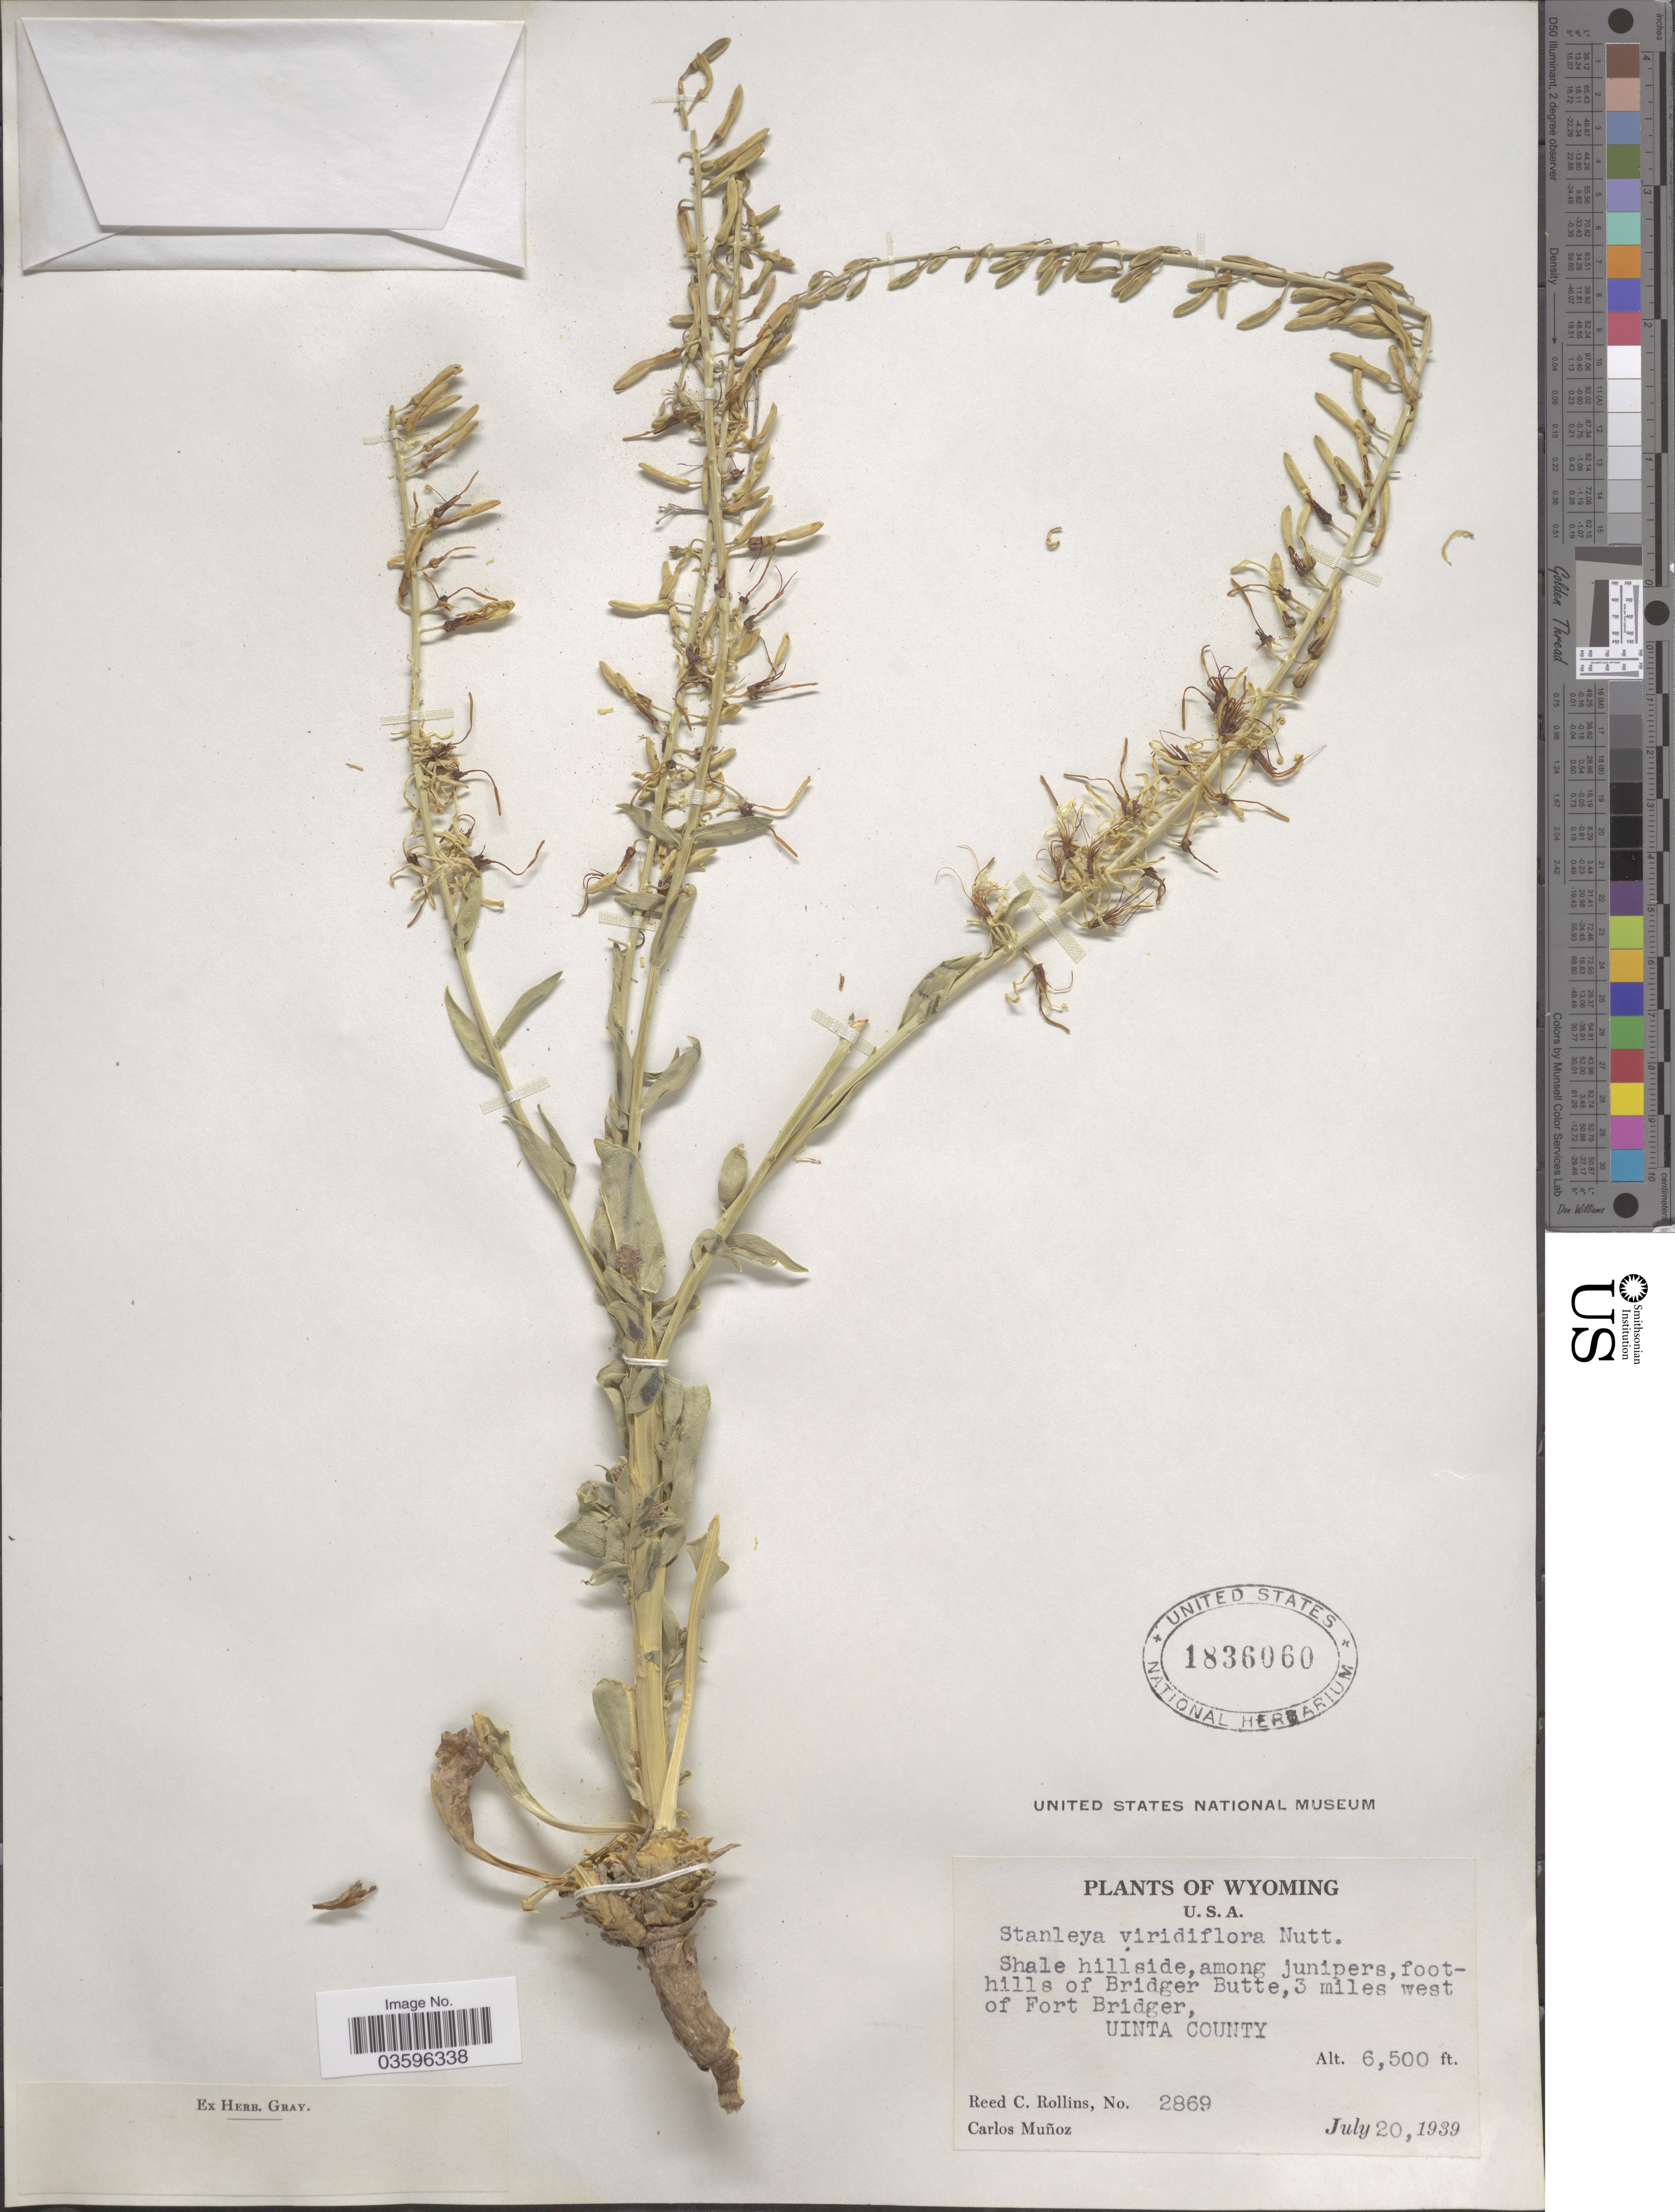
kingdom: Plantae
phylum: Tracheophyta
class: Magnoliopsida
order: Brassicales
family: Brassicaceae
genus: Stanleya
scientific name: Stanleya viridiflora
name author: Nutt.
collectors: R. C. Rollins & C. Muñoz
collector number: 2869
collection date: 1939-07-20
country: United States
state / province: Wyoming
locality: Foothills of Bridger Butte, 3 miles west of Fort Bridger, Uinta County.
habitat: shale hillside among juniper foothills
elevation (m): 1981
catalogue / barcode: US 1836060